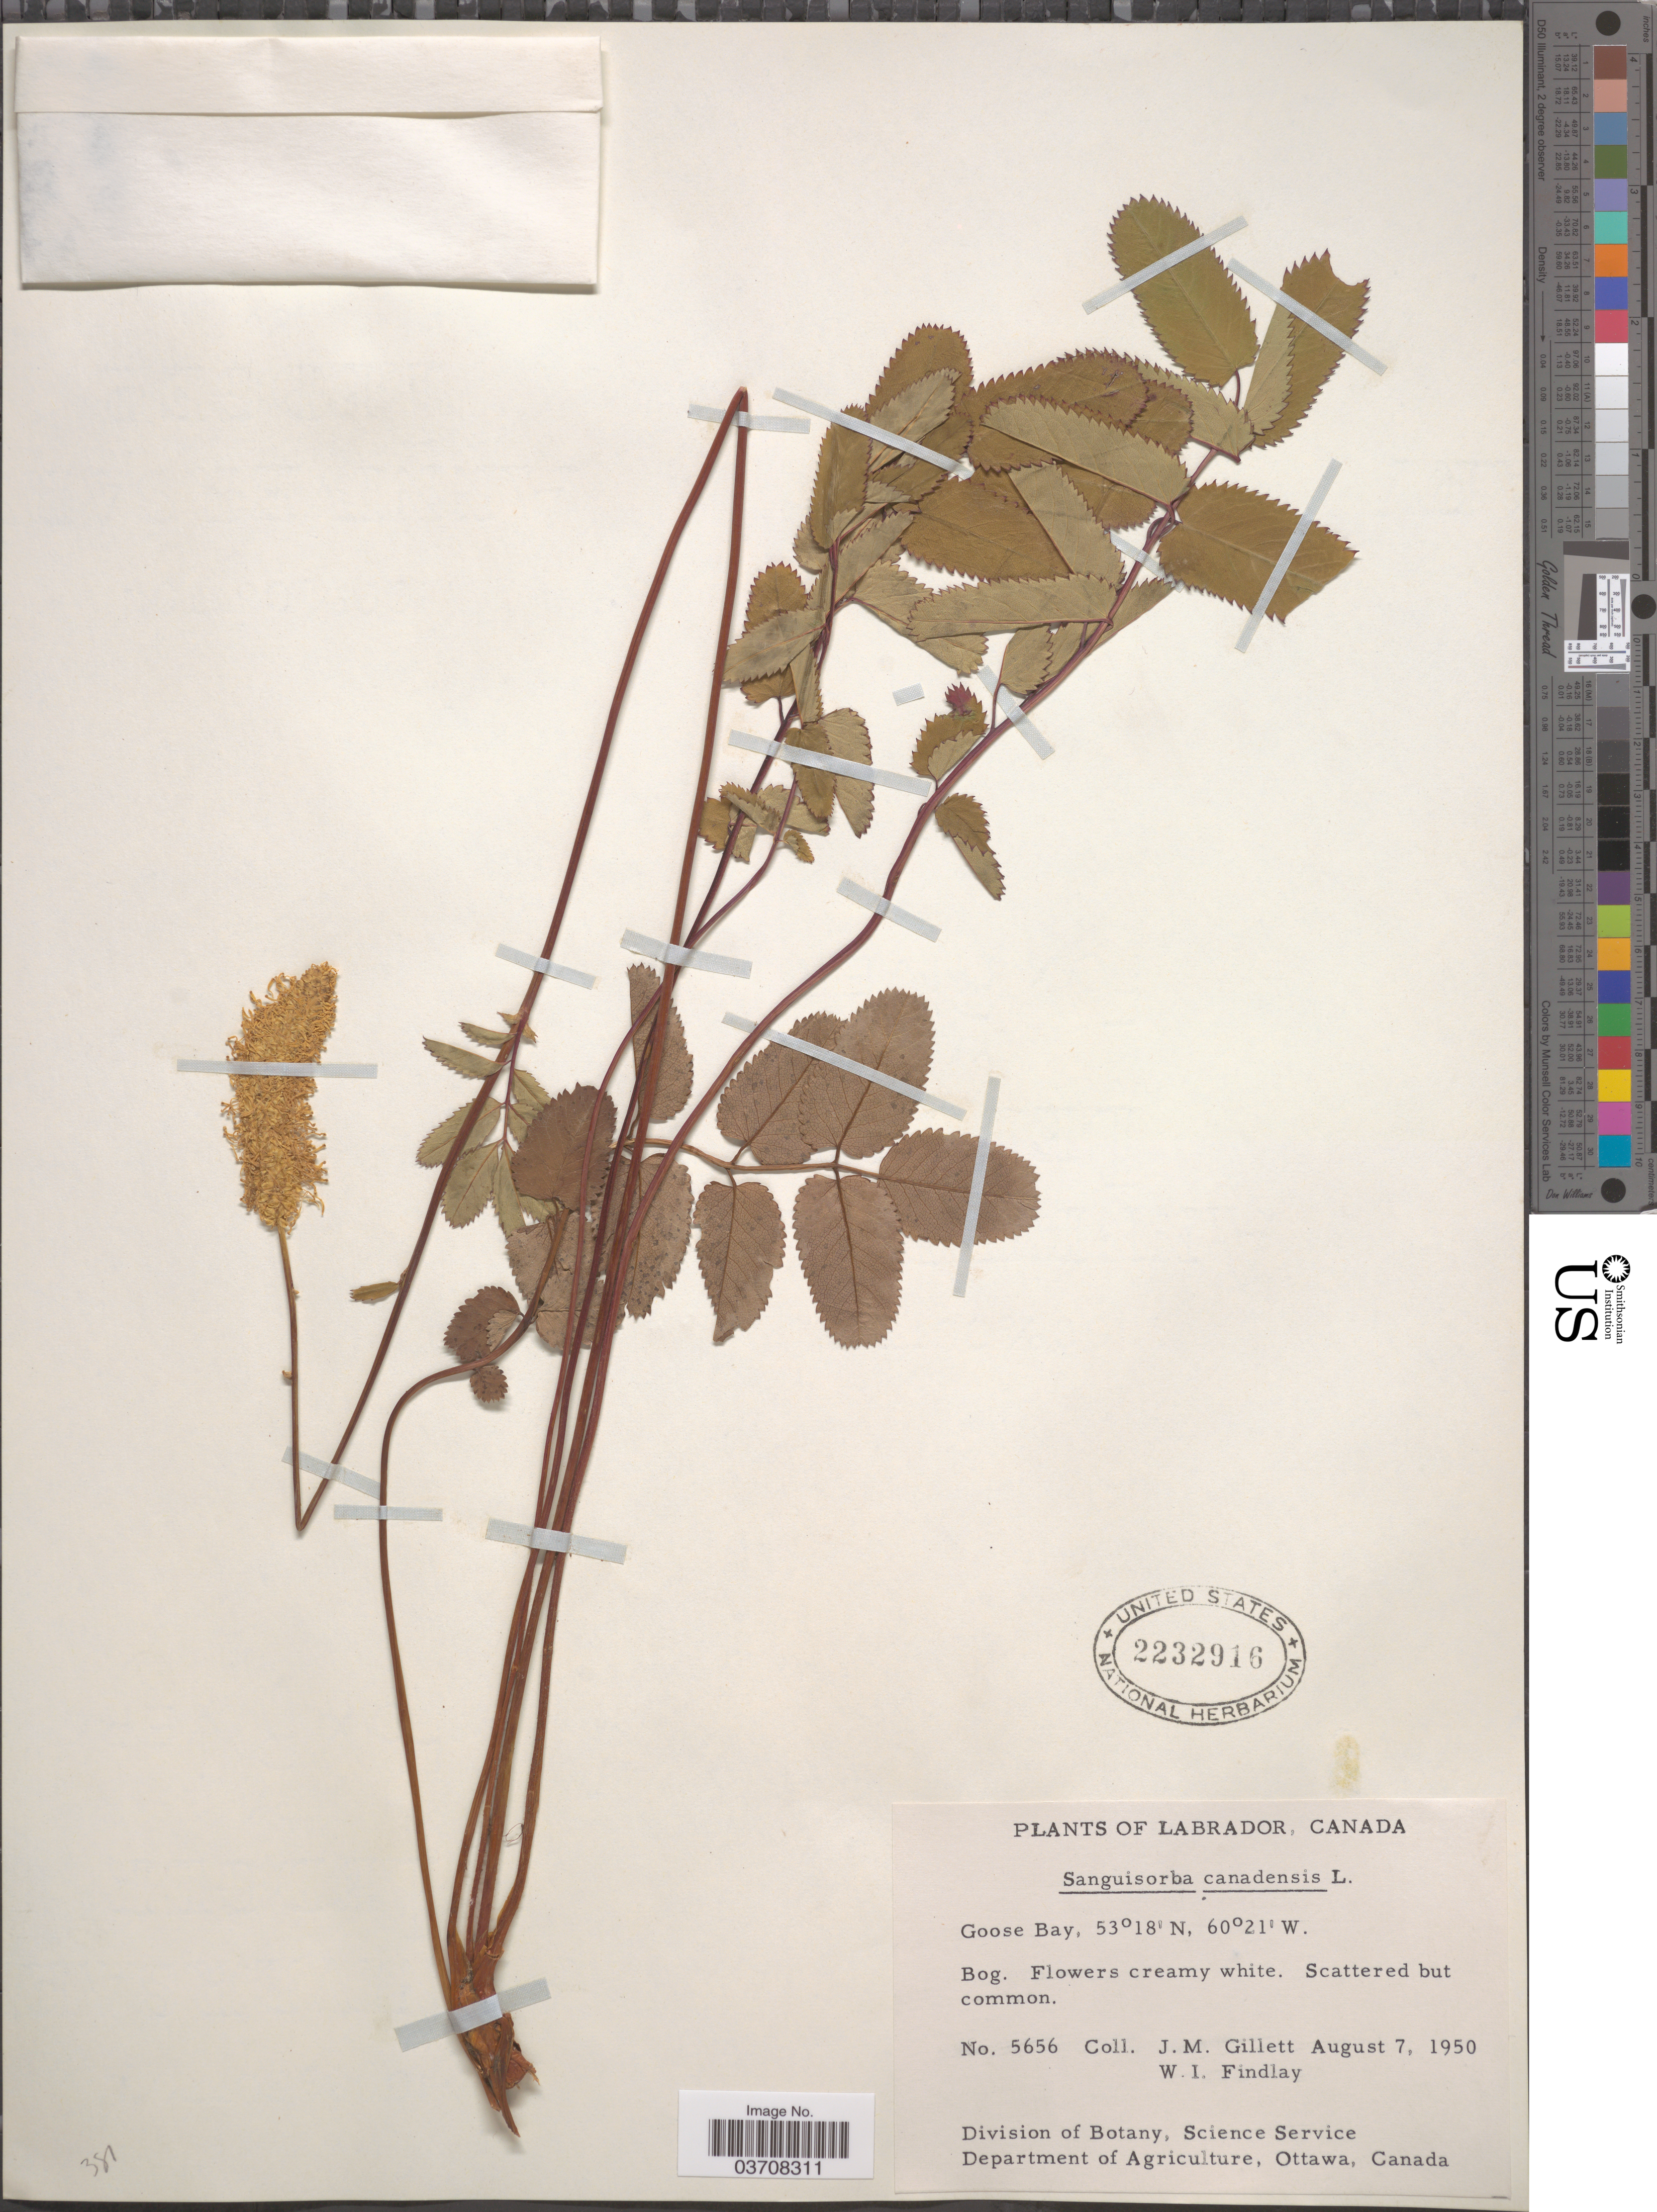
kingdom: Plantae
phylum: Tracheophyta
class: Magnoliopsida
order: Rosales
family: Rosaceae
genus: Sanguisorba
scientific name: Sanguisorba canadensis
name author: L.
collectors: J. M. Gillett & W. Findlay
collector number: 5656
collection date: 1950-08-07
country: Canada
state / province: Newfoundland and Labrador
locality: Labrador. Goose Bay.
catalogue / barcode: US 2232916